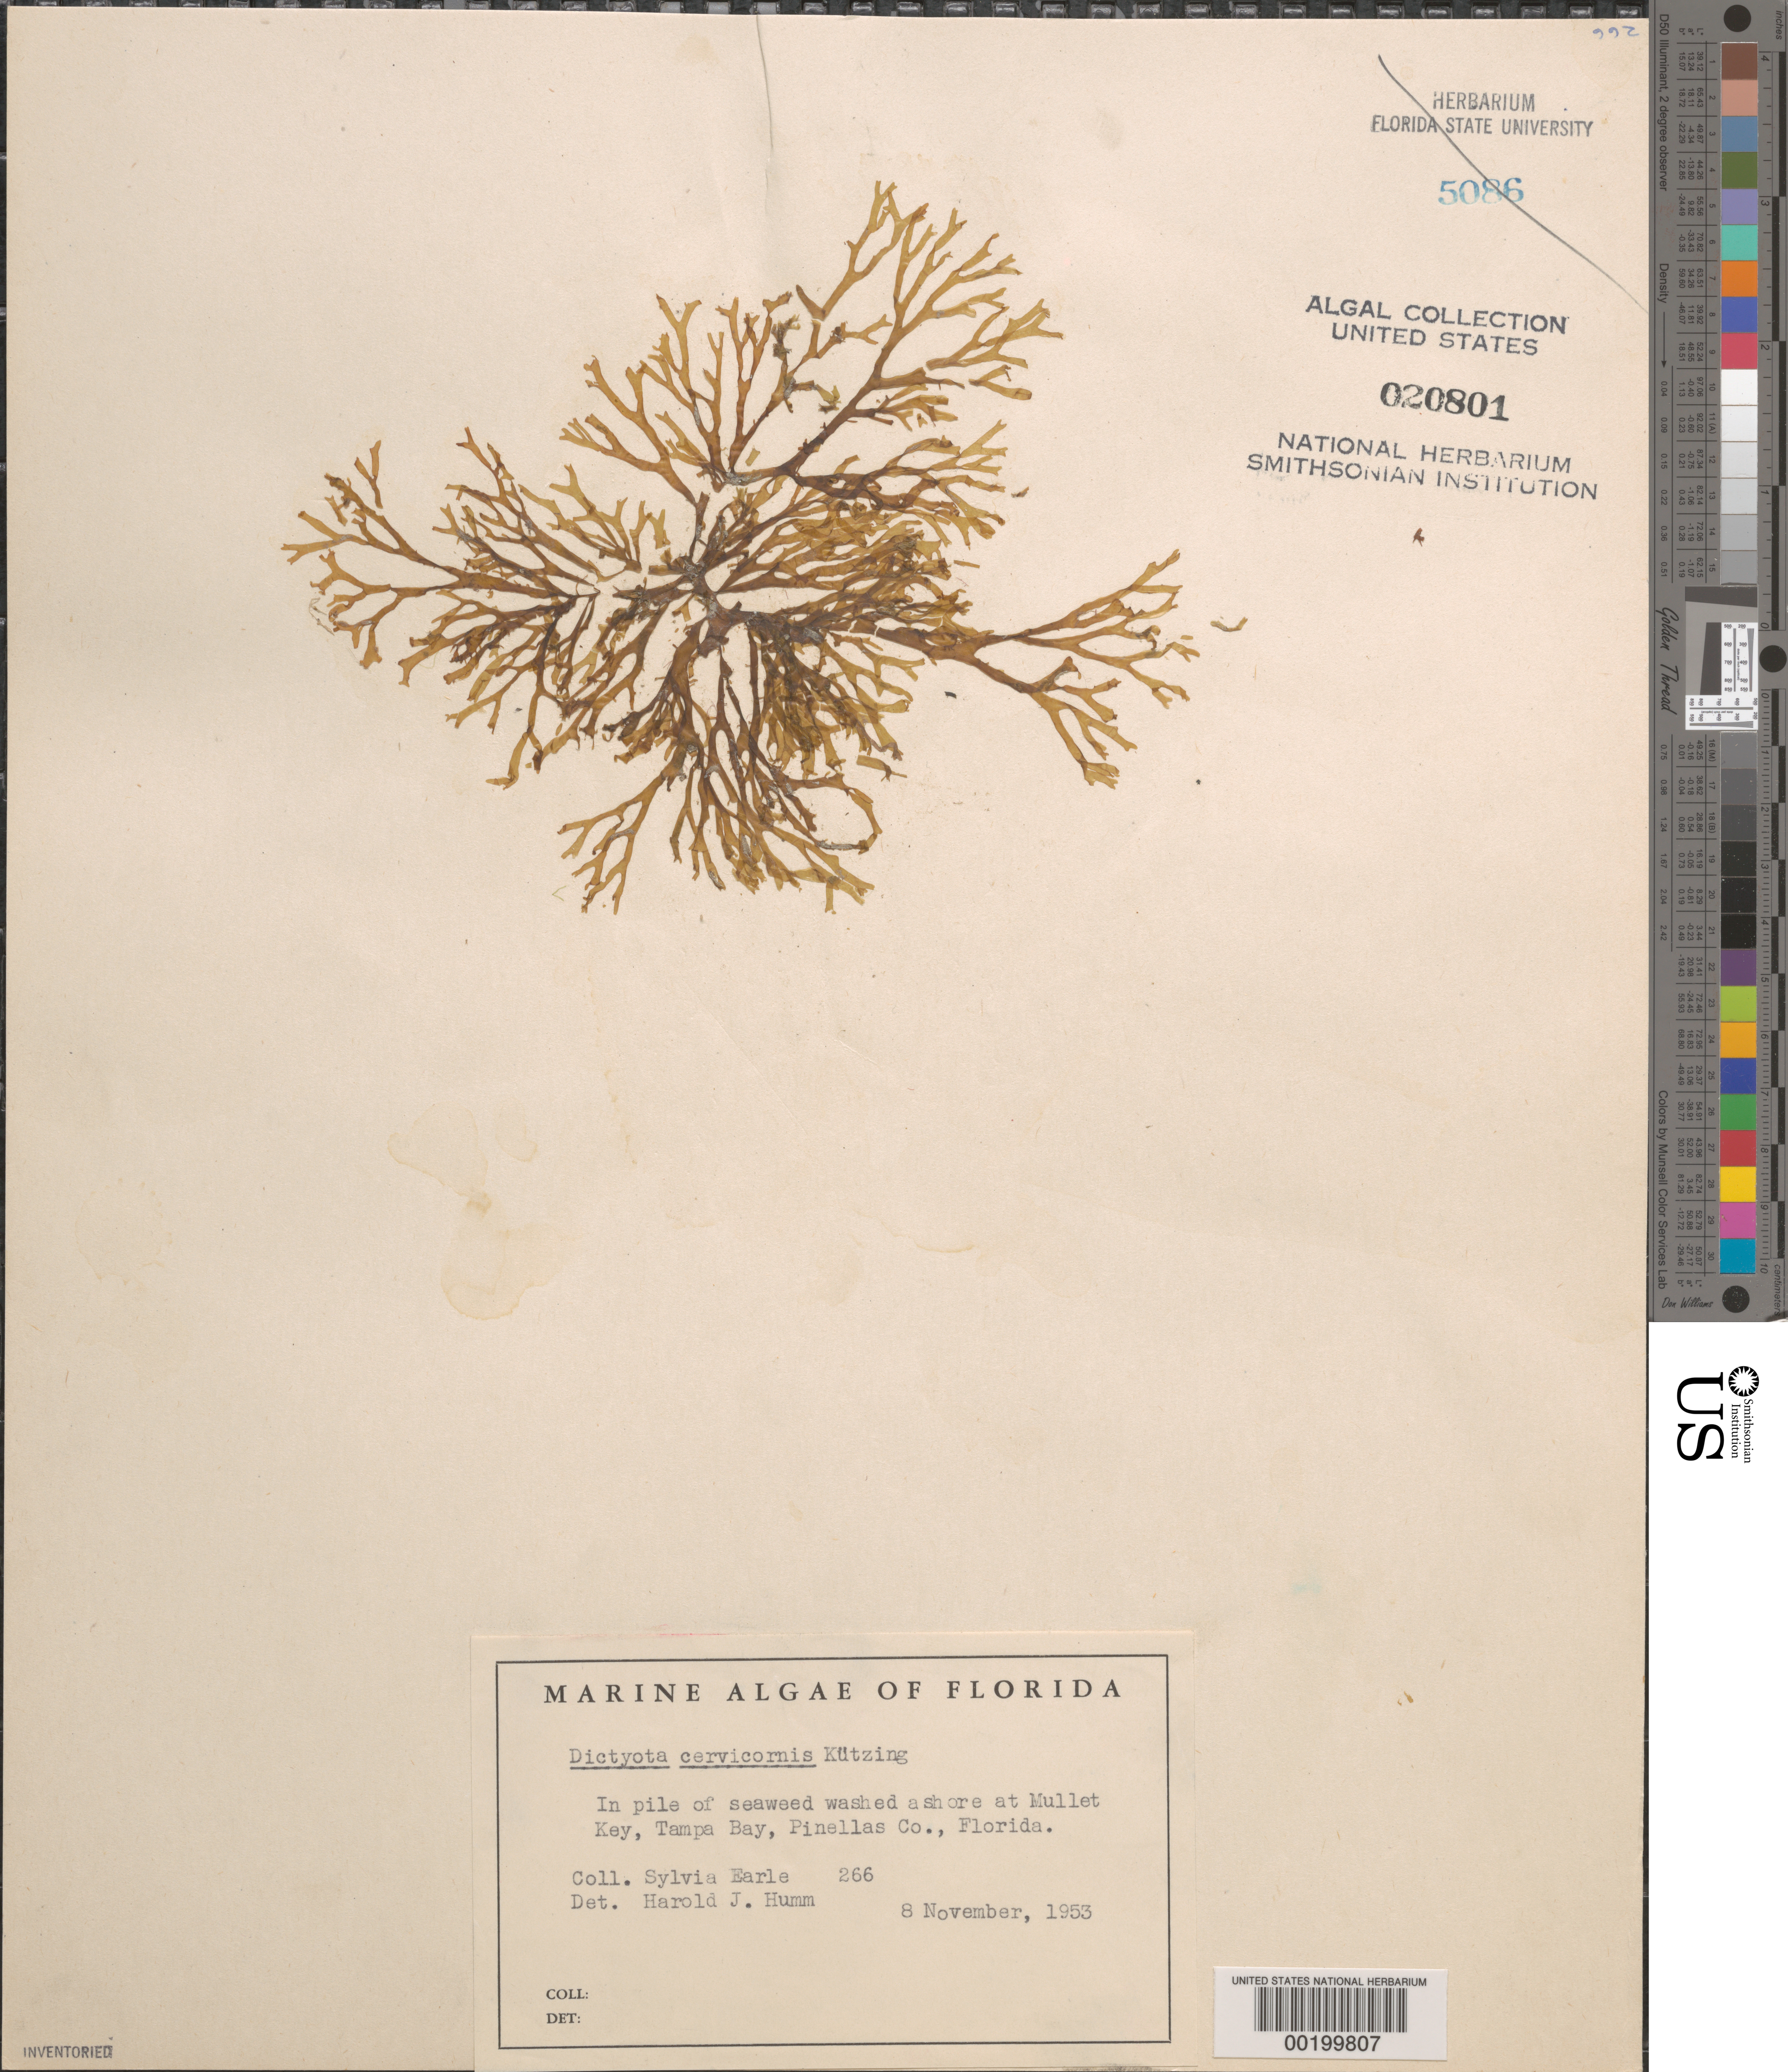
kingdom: Chromista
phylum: Ochrophyta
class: Phaeophyceae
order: Dictyotales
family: Dictyotaceae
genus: Dictyota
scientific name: Dictyota cervicornis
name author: Kütz.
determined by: Humm, Harold J.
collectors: S. A. Earle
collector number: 266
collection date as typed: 08 Nov 1953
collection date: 1953-11-08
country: United States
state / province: Florida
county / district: Pinellas County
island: Mullet Key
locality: Tampa Bay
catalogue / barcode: US 20801